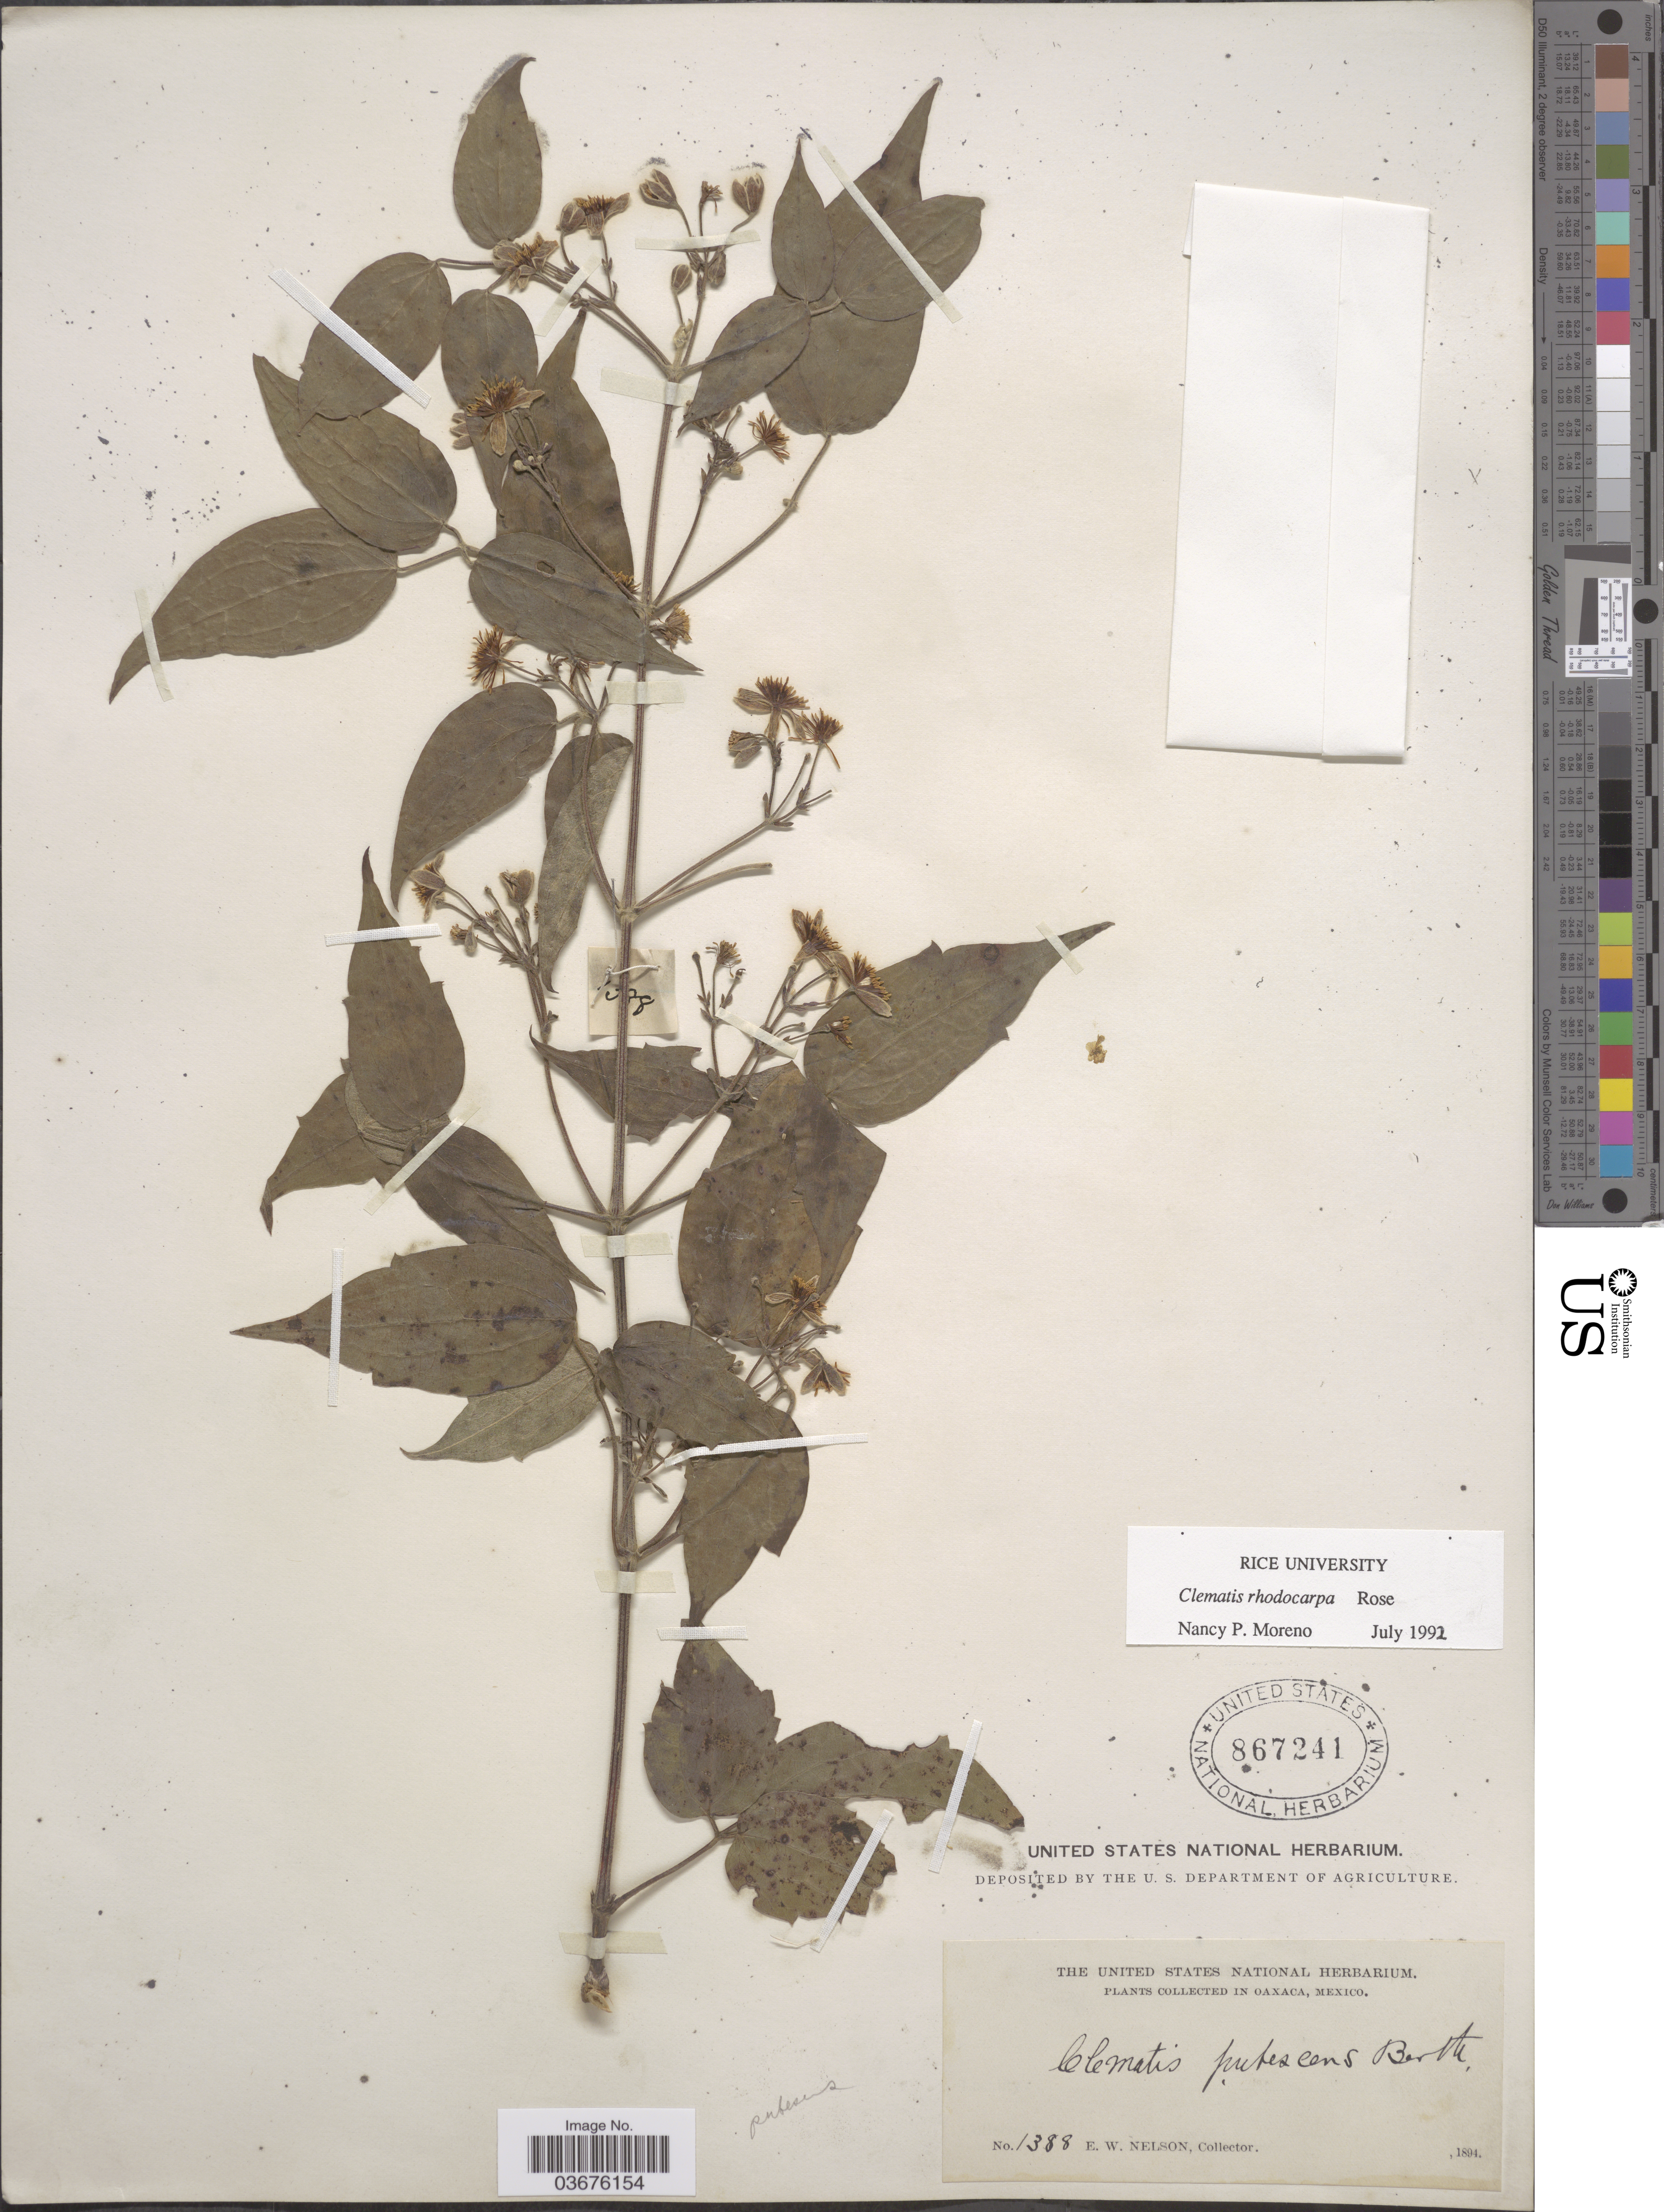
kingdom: Plantae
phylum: Tracheophyta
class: Magnoliopsida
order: Ranunculales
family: Ranunculaceae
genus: Clematis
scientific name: Clematis rhodocarpa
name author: Rose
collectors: E. W. Nelson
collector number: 1388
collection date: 1894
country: Mexico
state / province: Oaxaca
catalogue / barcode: US 867241